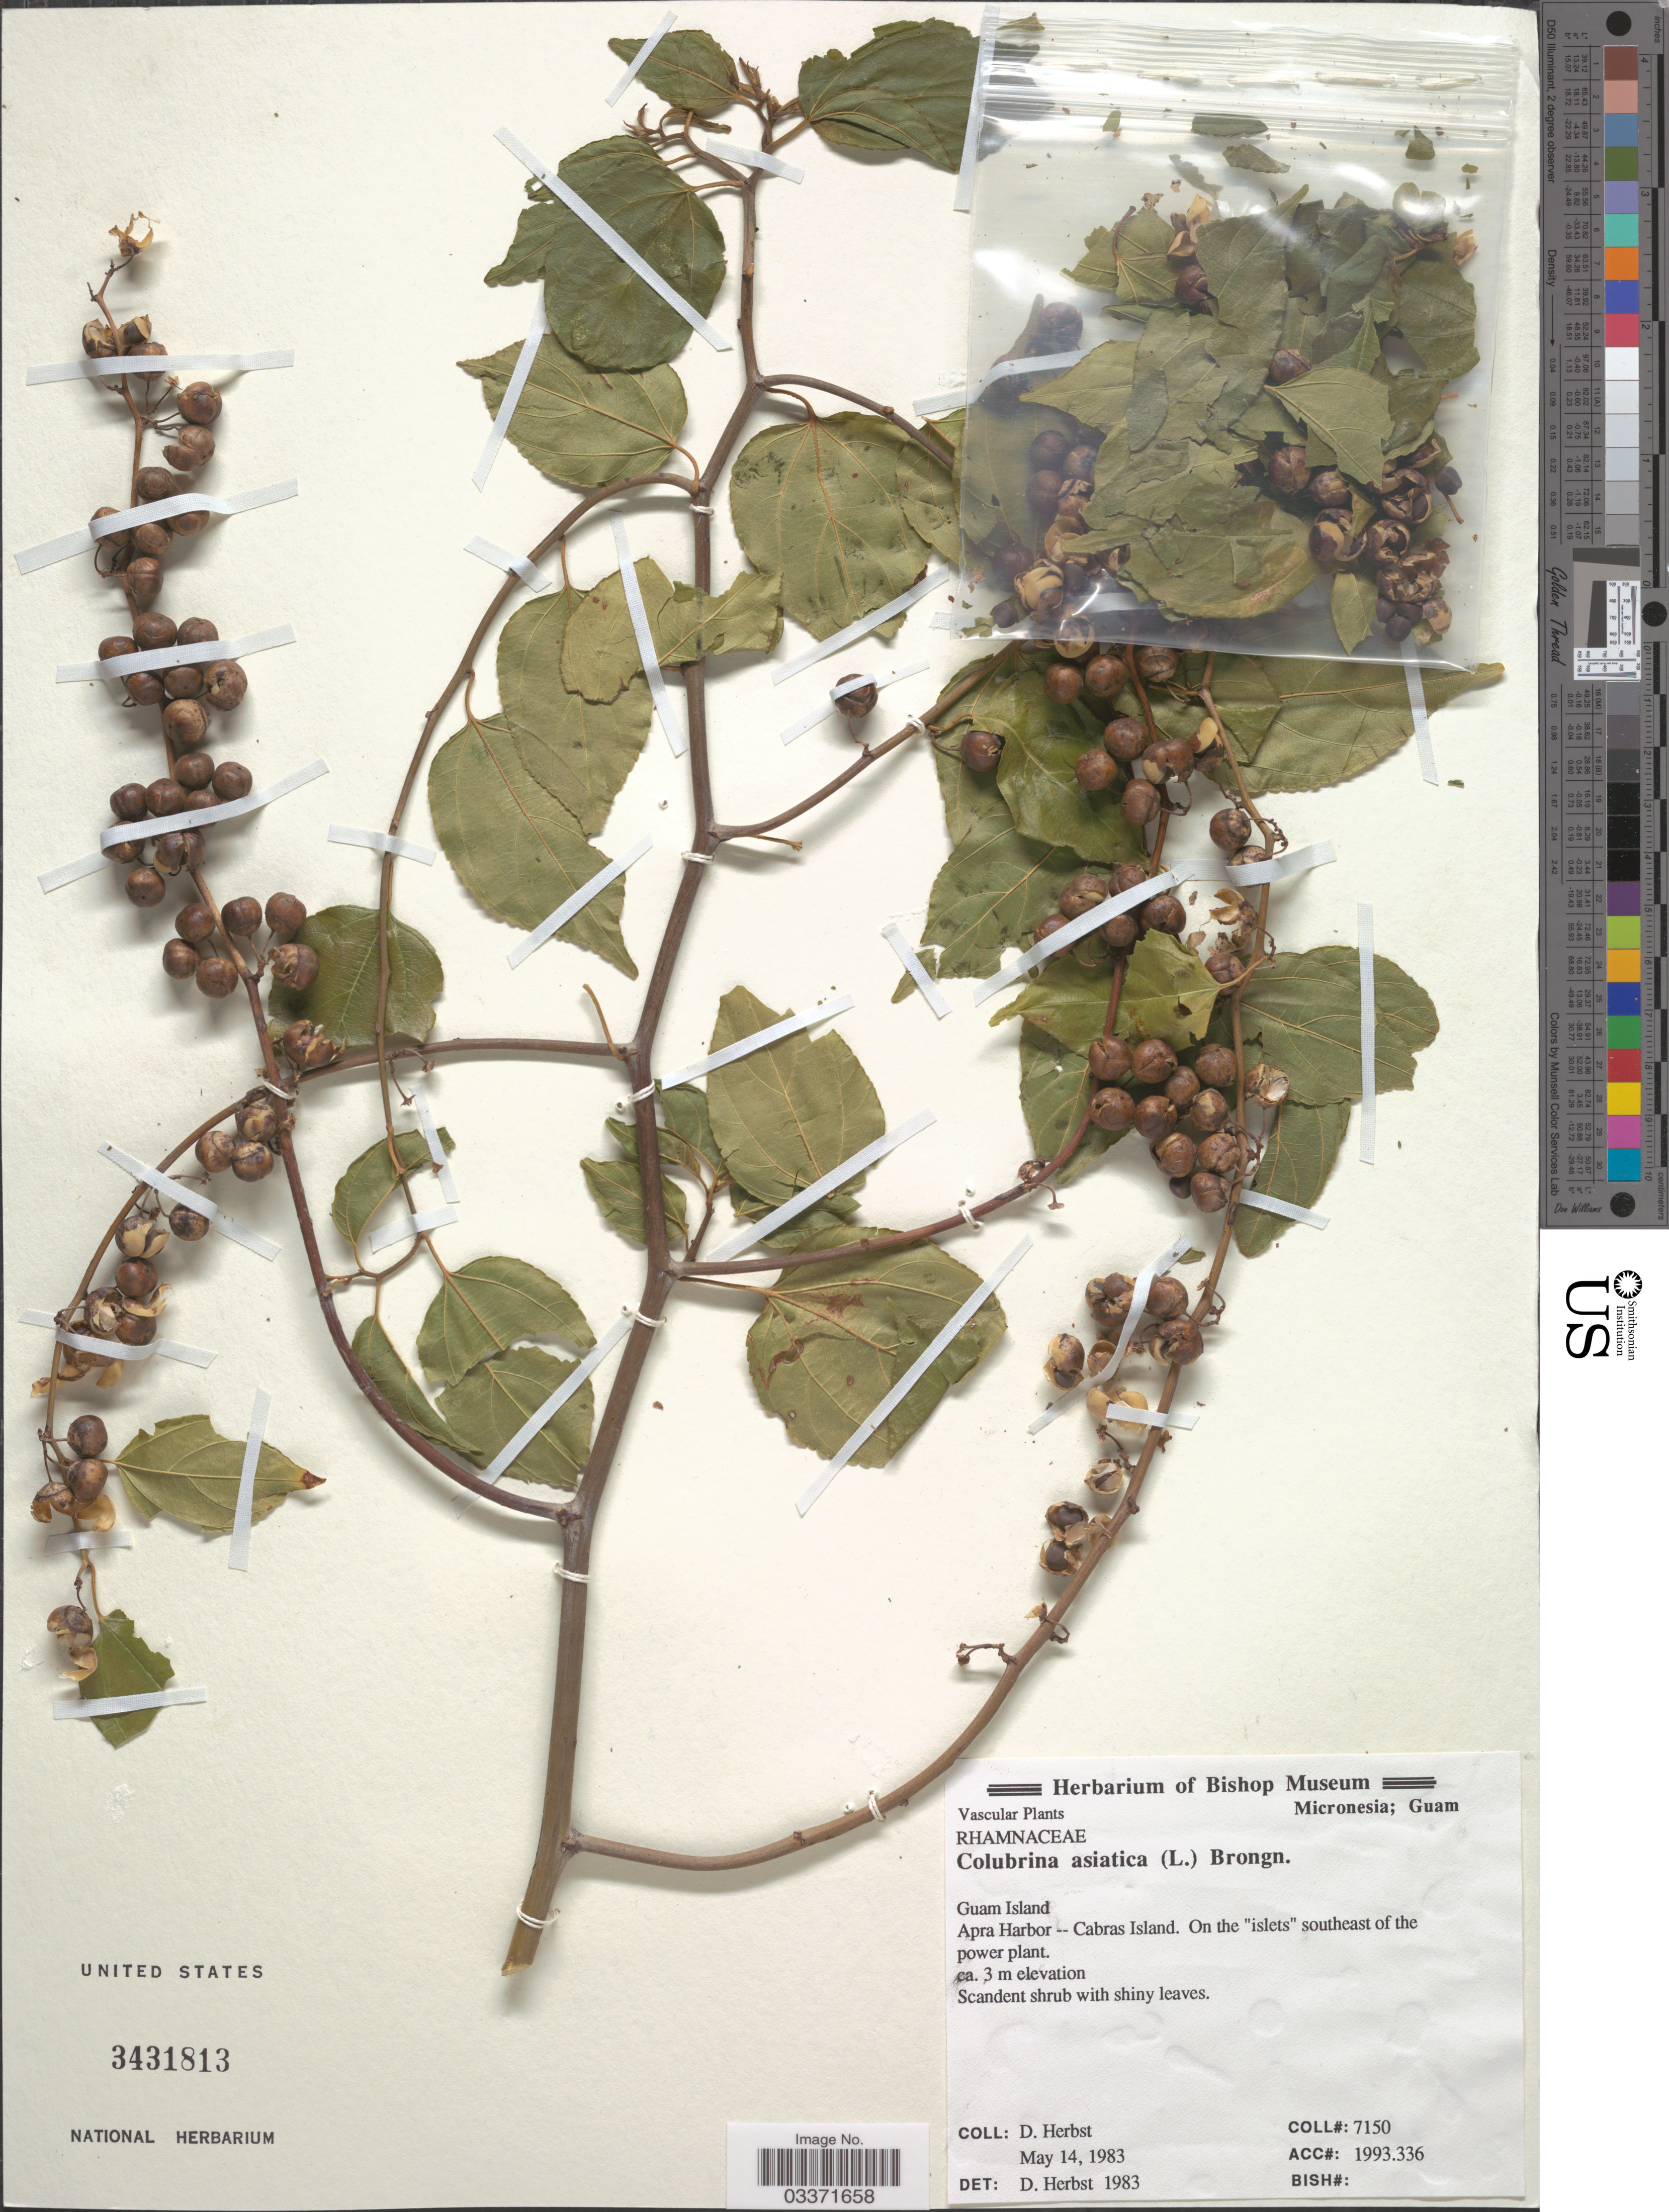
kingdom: Plantae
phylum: Tracheophyta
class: Magnoliopsida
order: Rosales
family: Rhamnaceae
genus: Colubrina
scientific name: Colubrina asiatica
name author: (L.) Brongn.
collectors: D. Herbst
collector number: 7150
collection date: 1983-05-14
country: Guam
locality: Apra Harbor -- Cabras Island. On the "islets" southeast of the power plant.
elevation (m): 3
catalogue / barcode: US 3431813